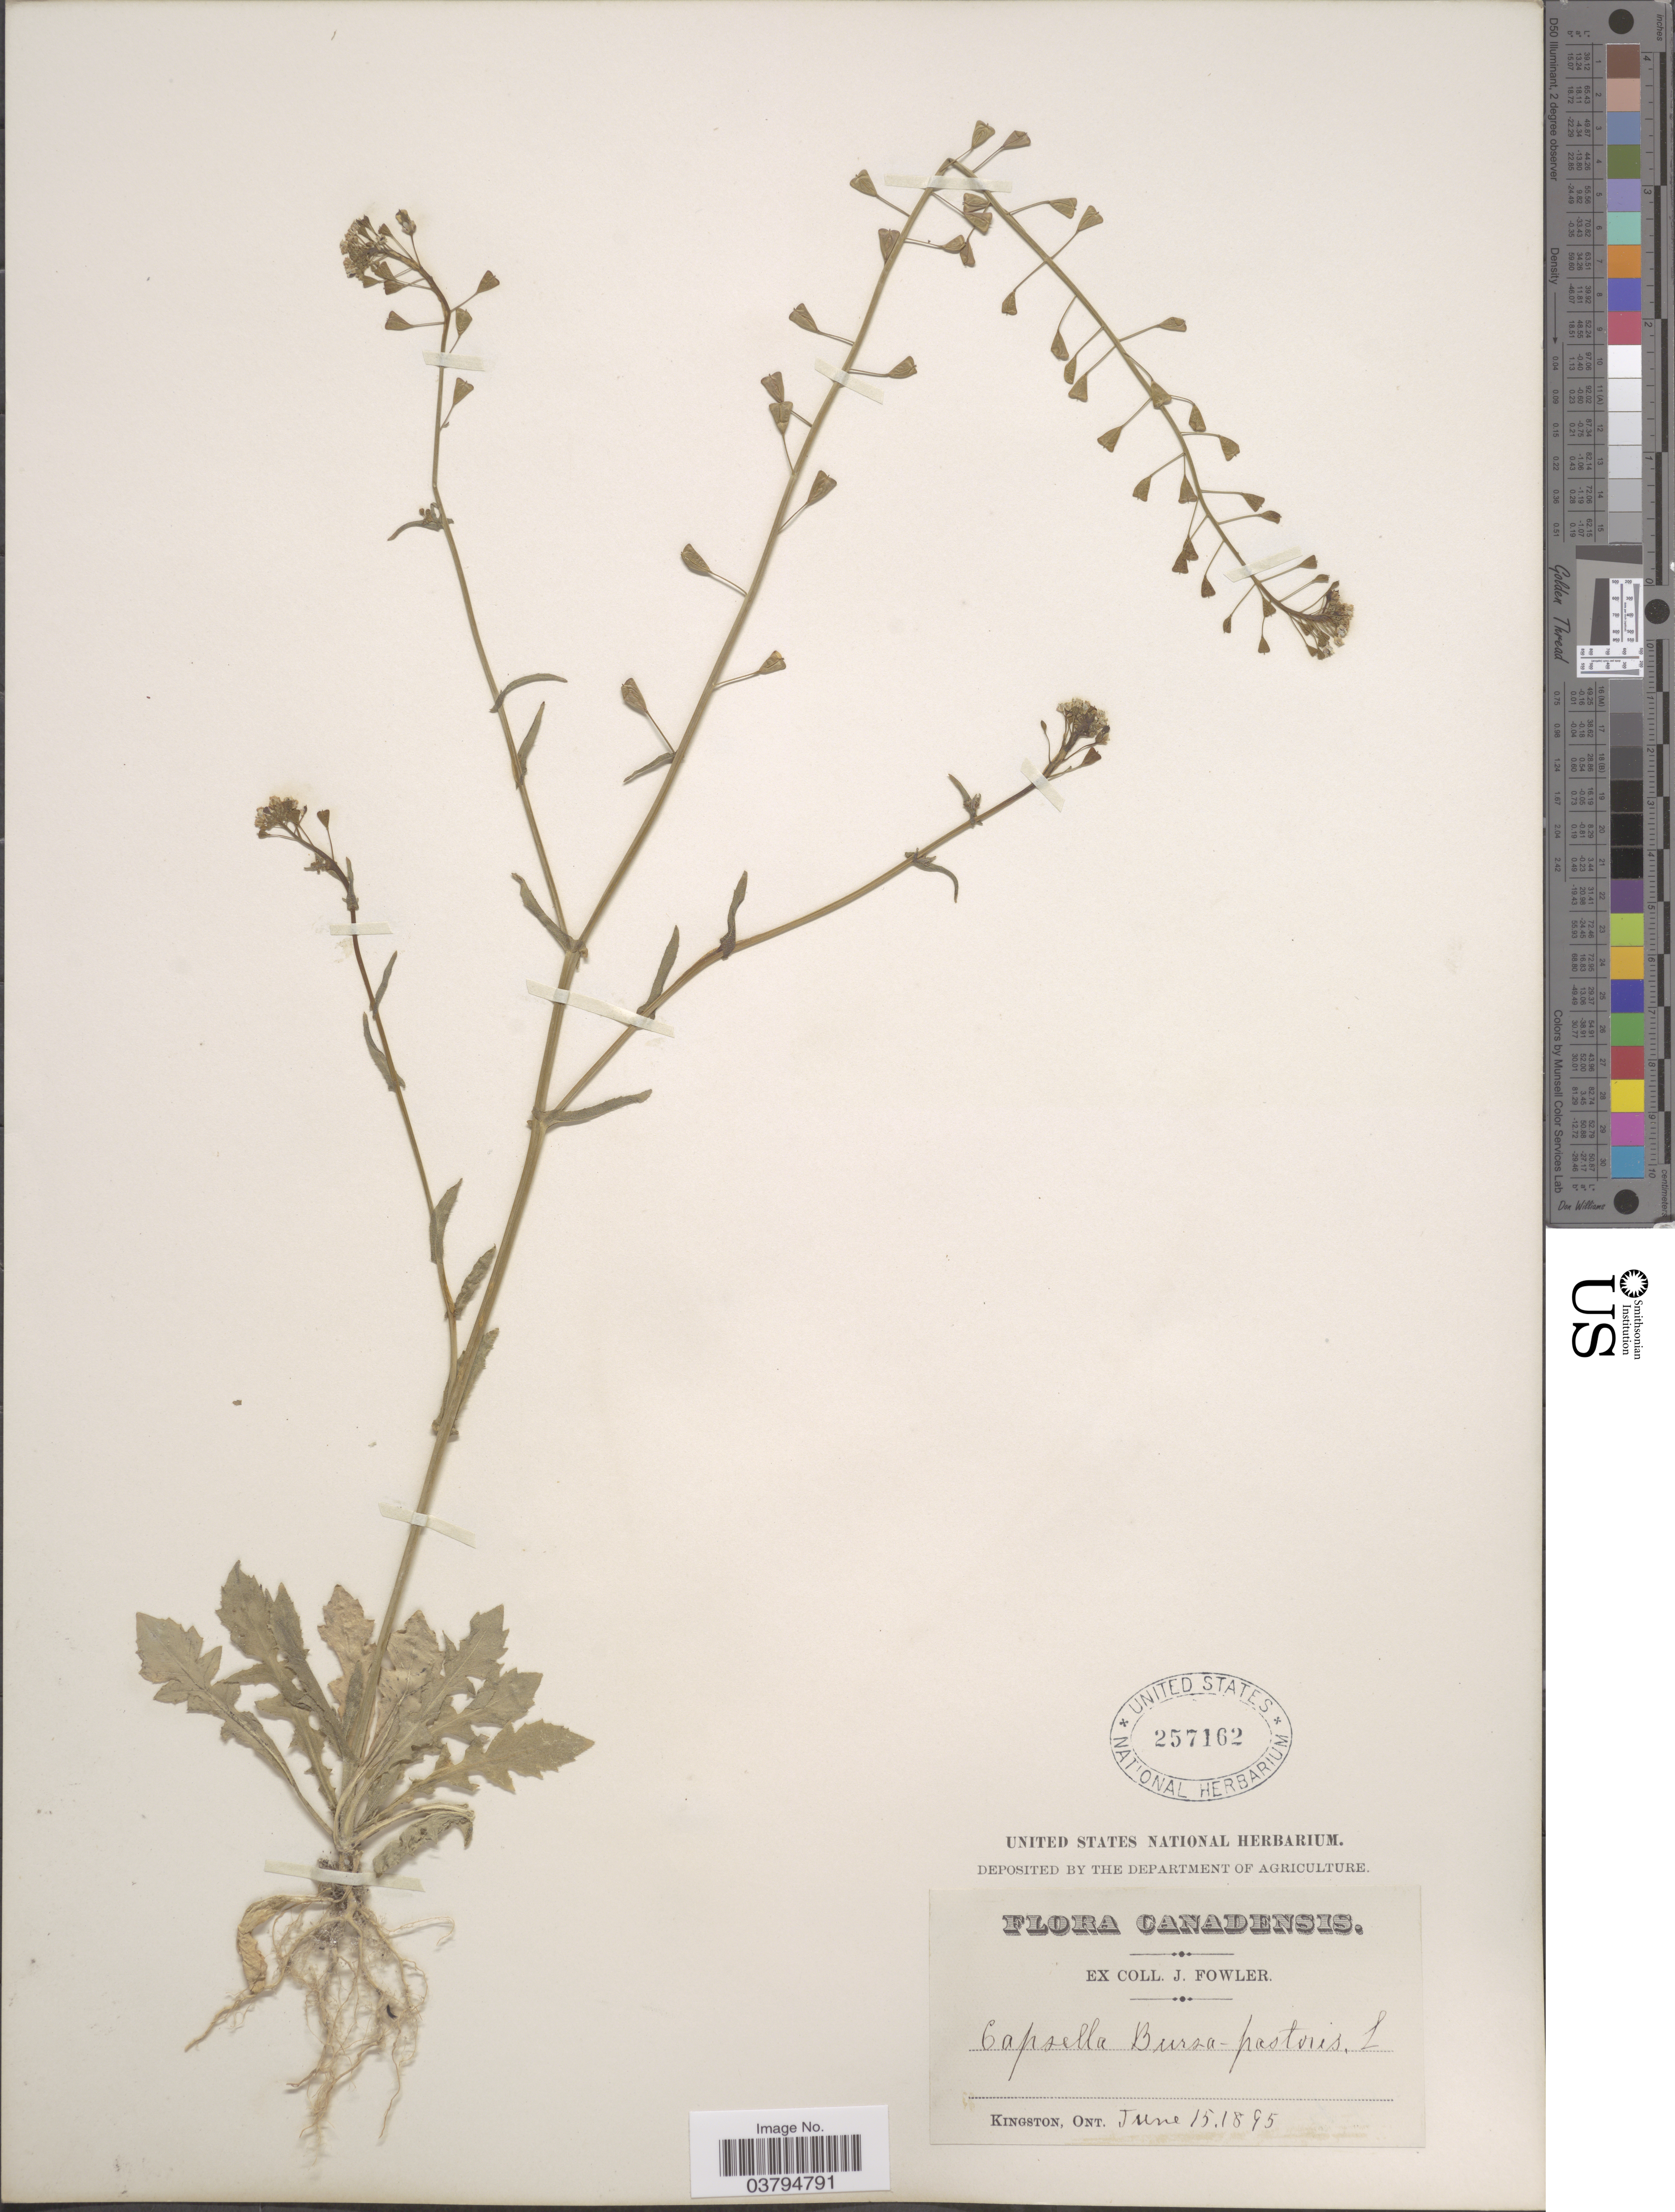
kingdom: Plantae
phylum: Tracheophyta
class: Magnoliopsida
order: Brassicales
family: Brassicaceae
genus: Capsella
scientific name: Capsella bursa-pastoris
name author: (L.) Medik.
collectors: J. Fowler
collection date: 1895-06-15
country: Canada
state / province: Ontario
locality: Kingston.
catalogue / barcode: US 257162